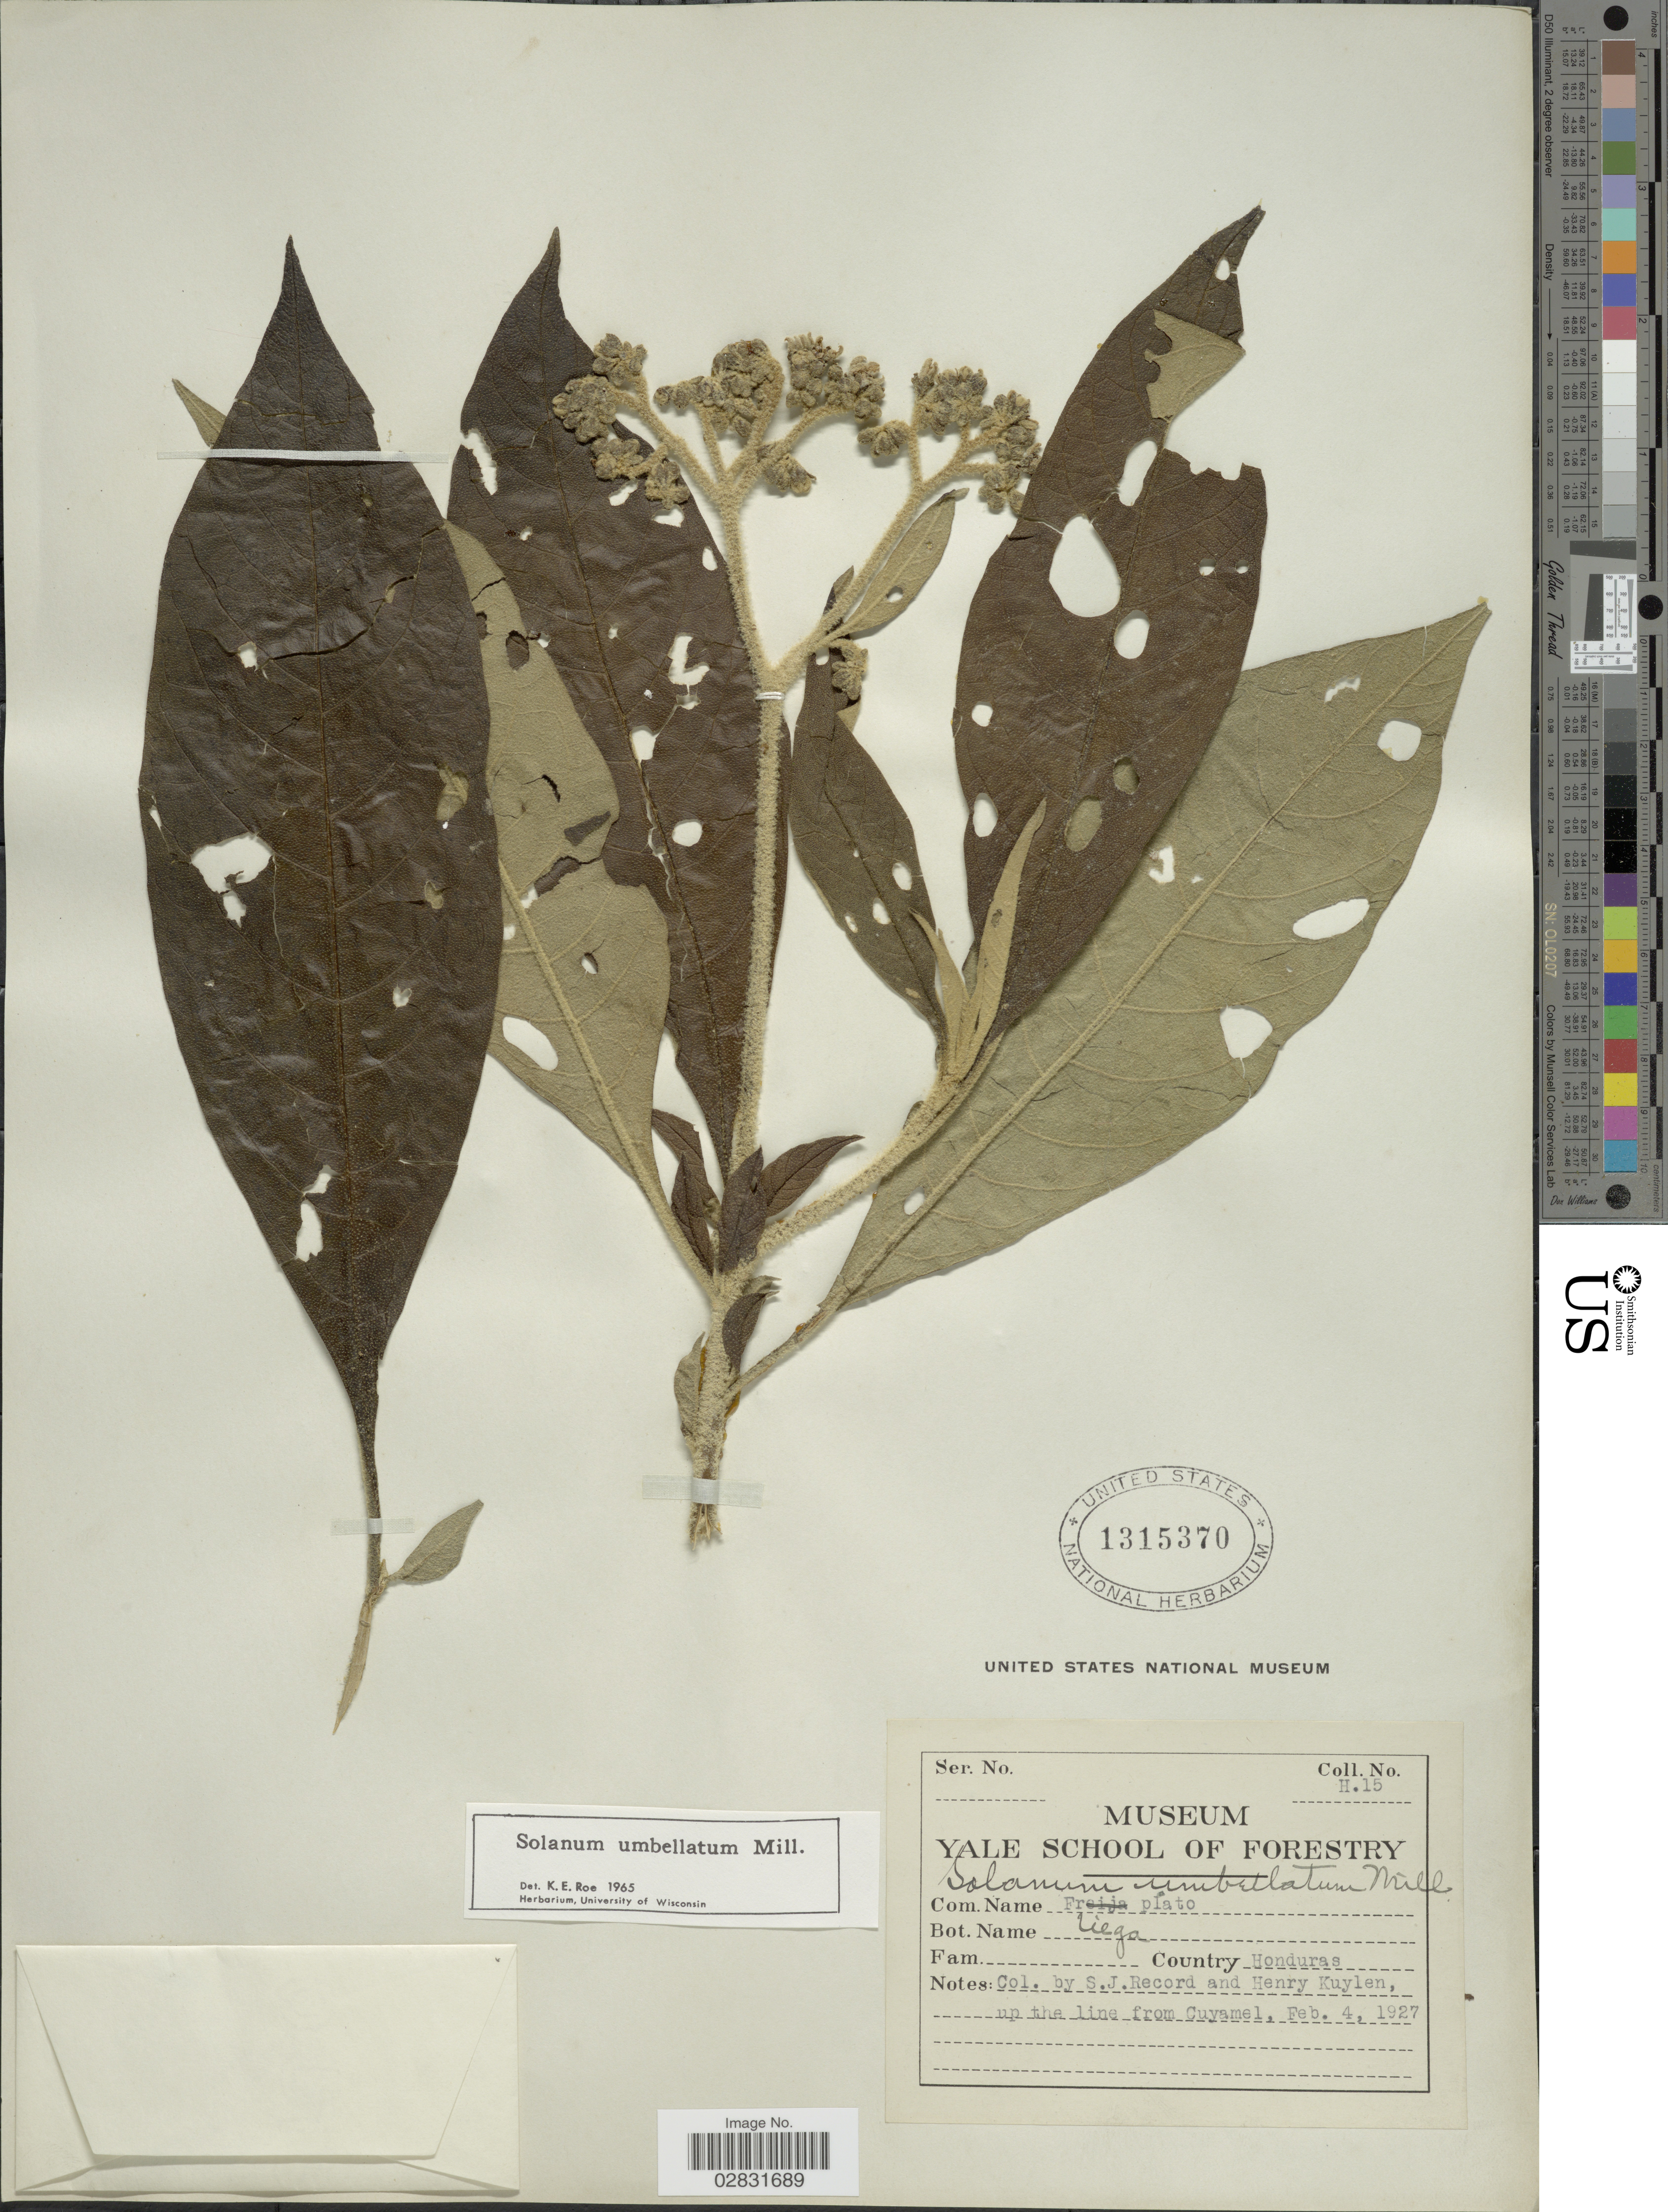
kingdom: Plantae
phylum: Tracheophyta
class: Magnoliopsida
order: Solanales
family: Solanaceae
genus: Solanum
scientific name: Solanum umbellatum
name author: Mill.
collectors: S. J. Record & H. Kuylen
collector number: H.15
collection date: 1927-02-04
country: Honduras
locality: Up the line from Cuyamel.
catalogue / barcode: US 1315370